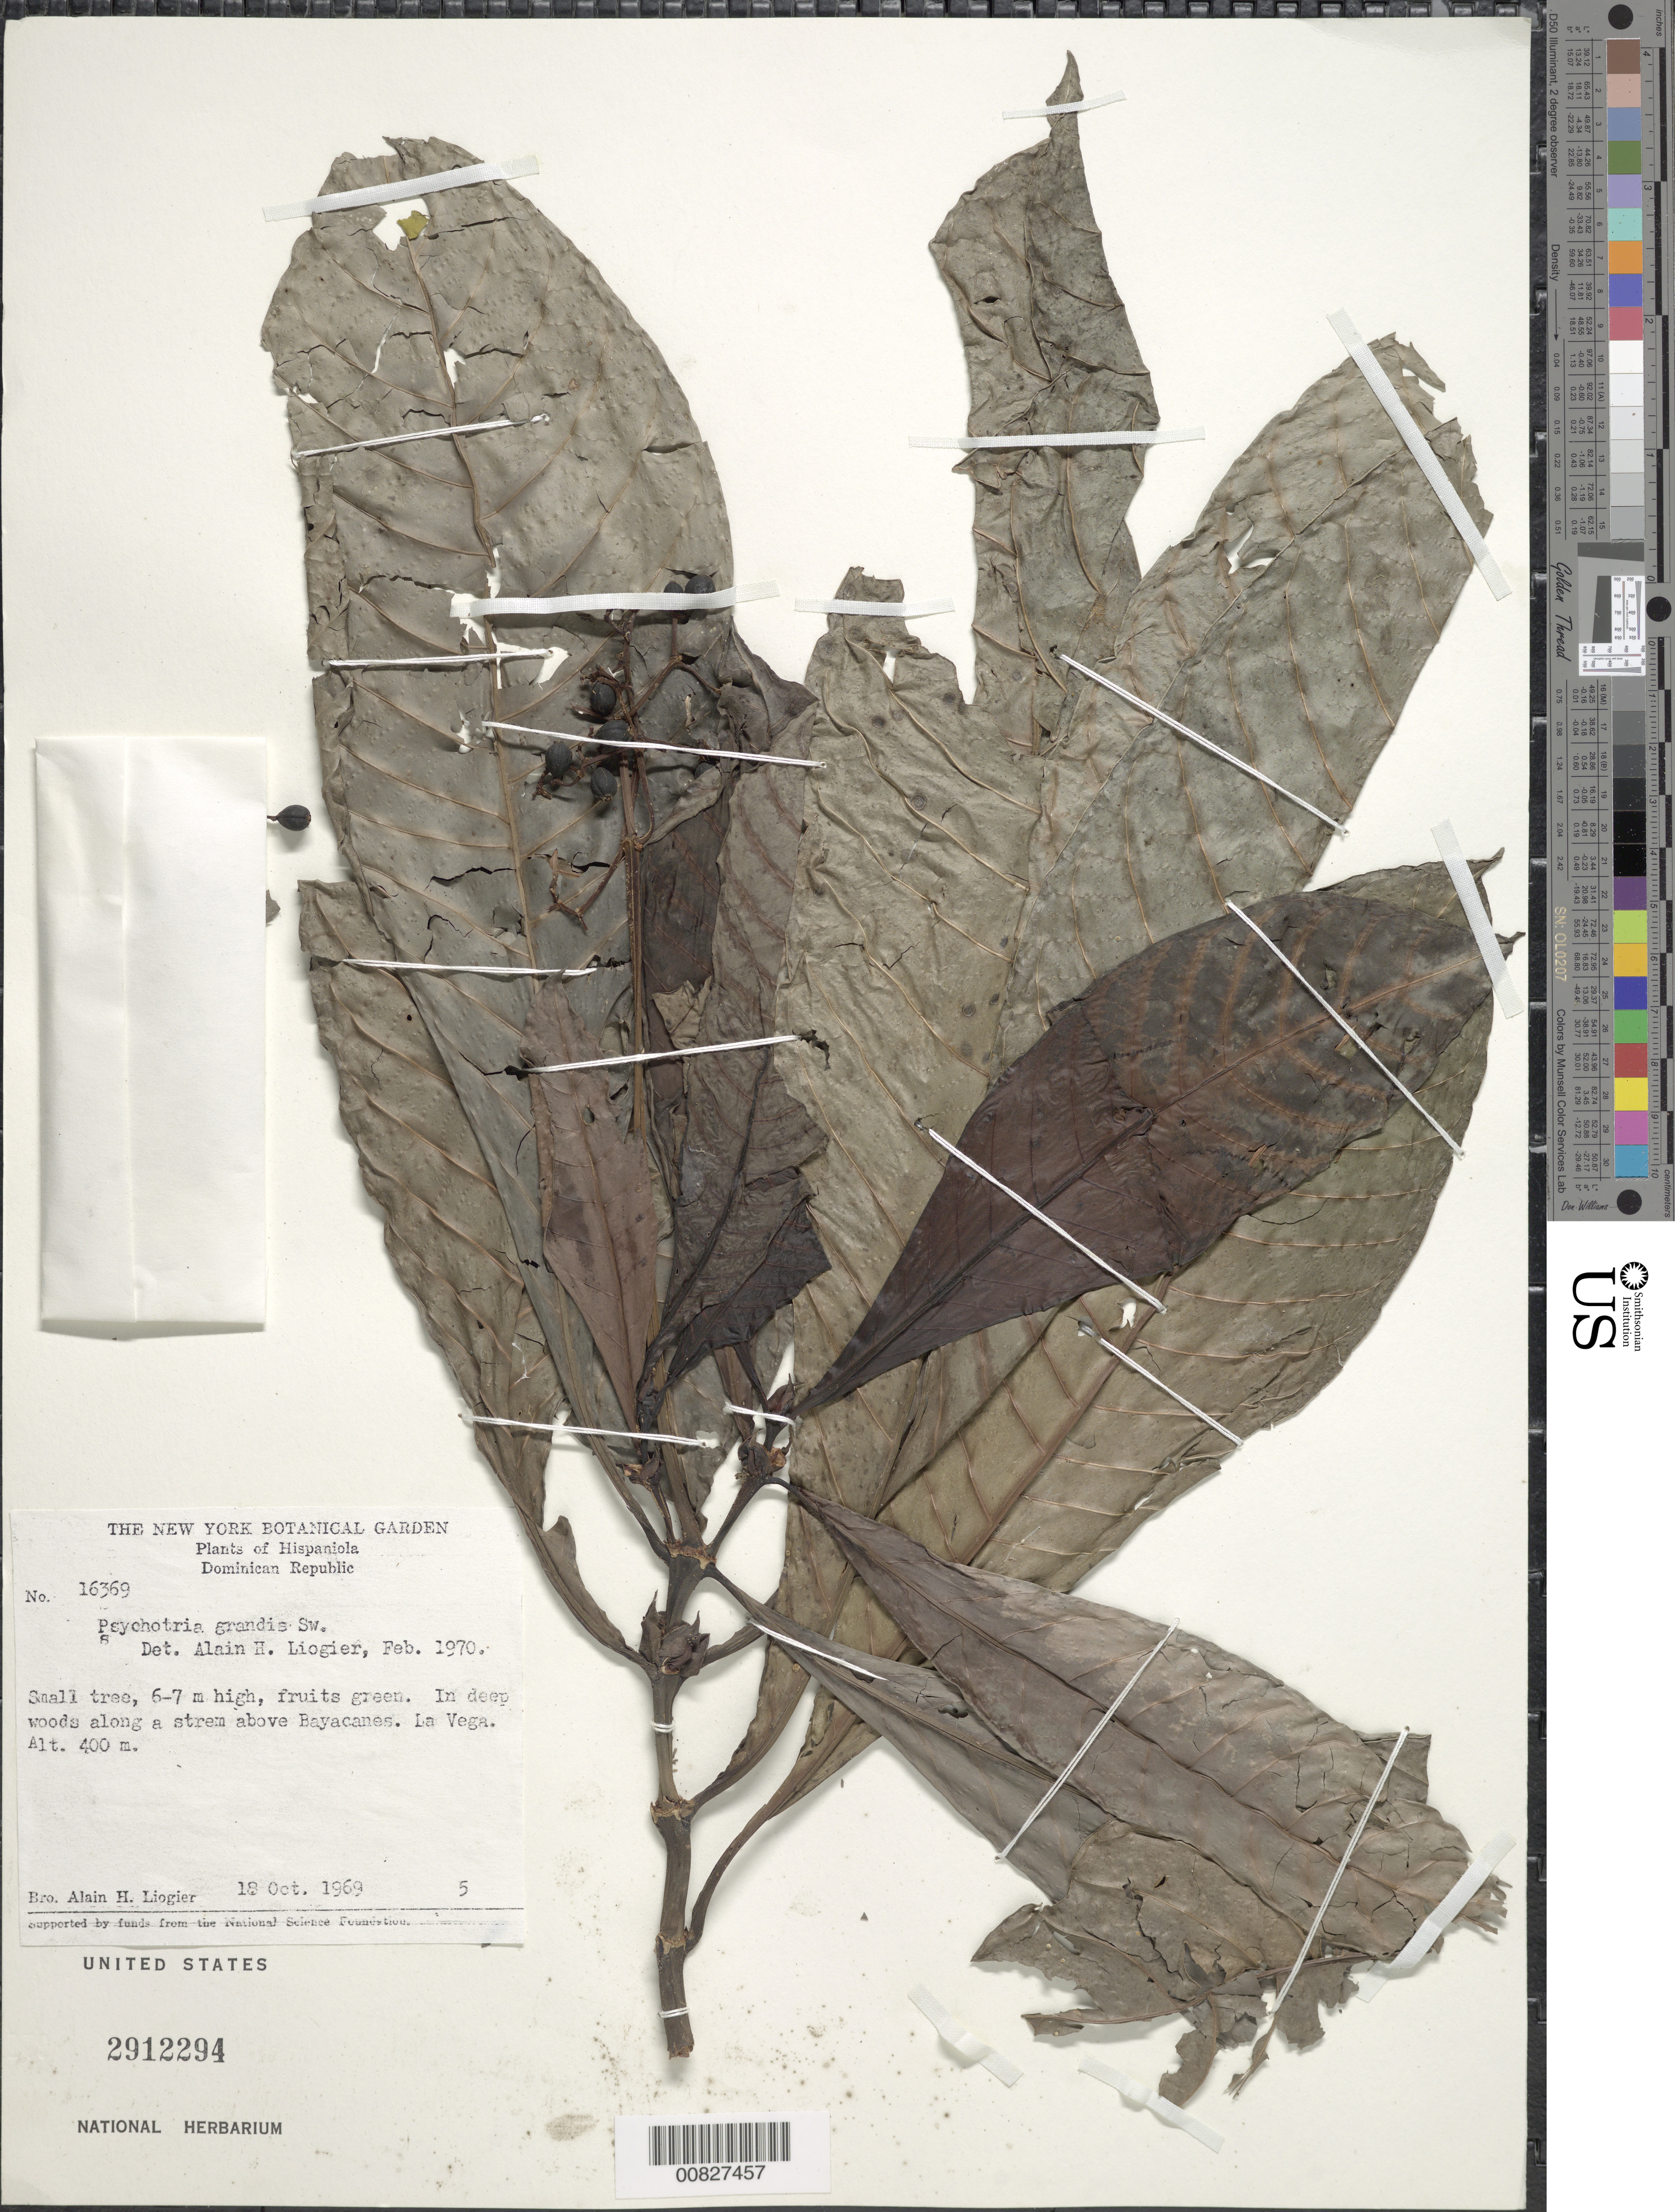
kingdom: Plantae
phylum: Tracheophyta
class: Magnoliopsida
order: Gentianales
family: Rubiaceae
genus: Psychotria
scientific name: Psychotria grandis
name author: Sw.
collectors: A. H. Liogier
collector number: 16369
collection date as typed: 18 Oct 1969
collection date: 1969-10-18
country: Dominican Republic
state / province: La Vega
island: Hispaniola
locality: Above Bayacanes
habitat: In deep woods along a stream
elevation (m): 400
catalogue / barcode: US 2912294